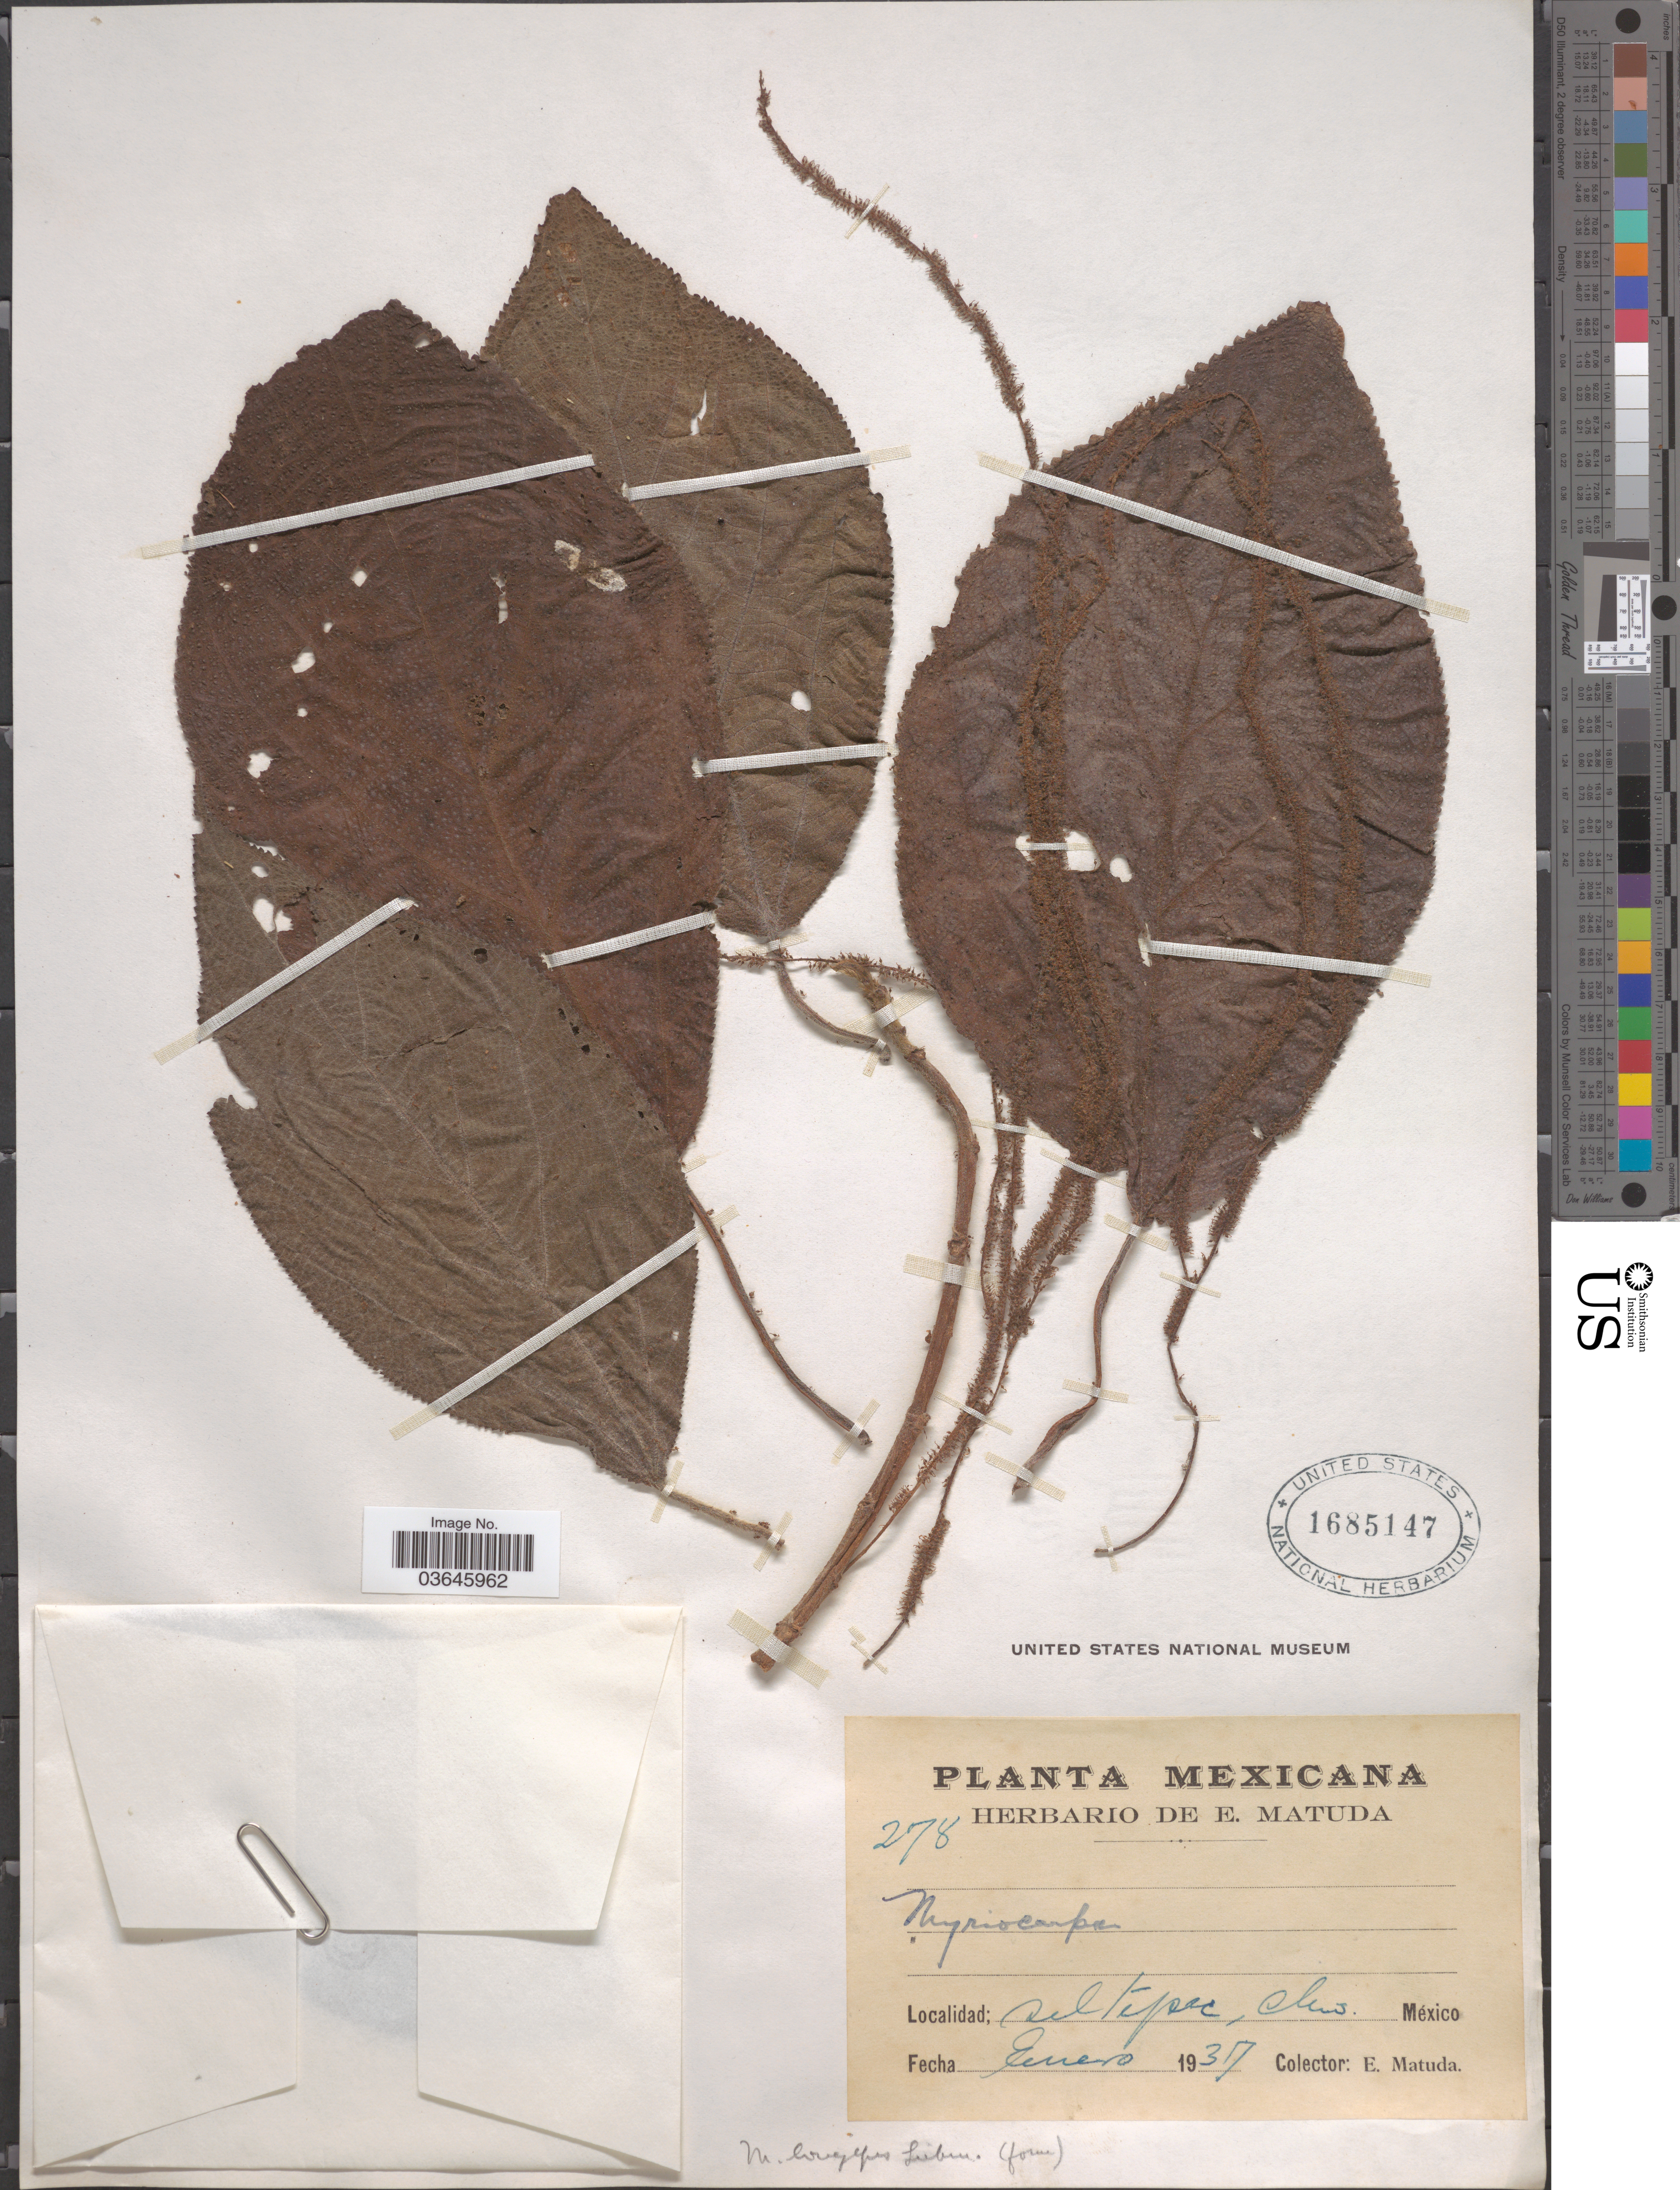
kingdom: Plantae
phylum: Tracheophyta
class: Magnoliopsida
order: Rosales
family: Urticaceae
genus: Myriocarpa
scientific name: Myriocarpa longipes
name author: Liebm.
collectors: E. Matuda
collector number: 278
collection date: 1937-01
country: Mexico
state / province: Chiapas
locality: Siltepec.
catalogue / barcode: US 1685147